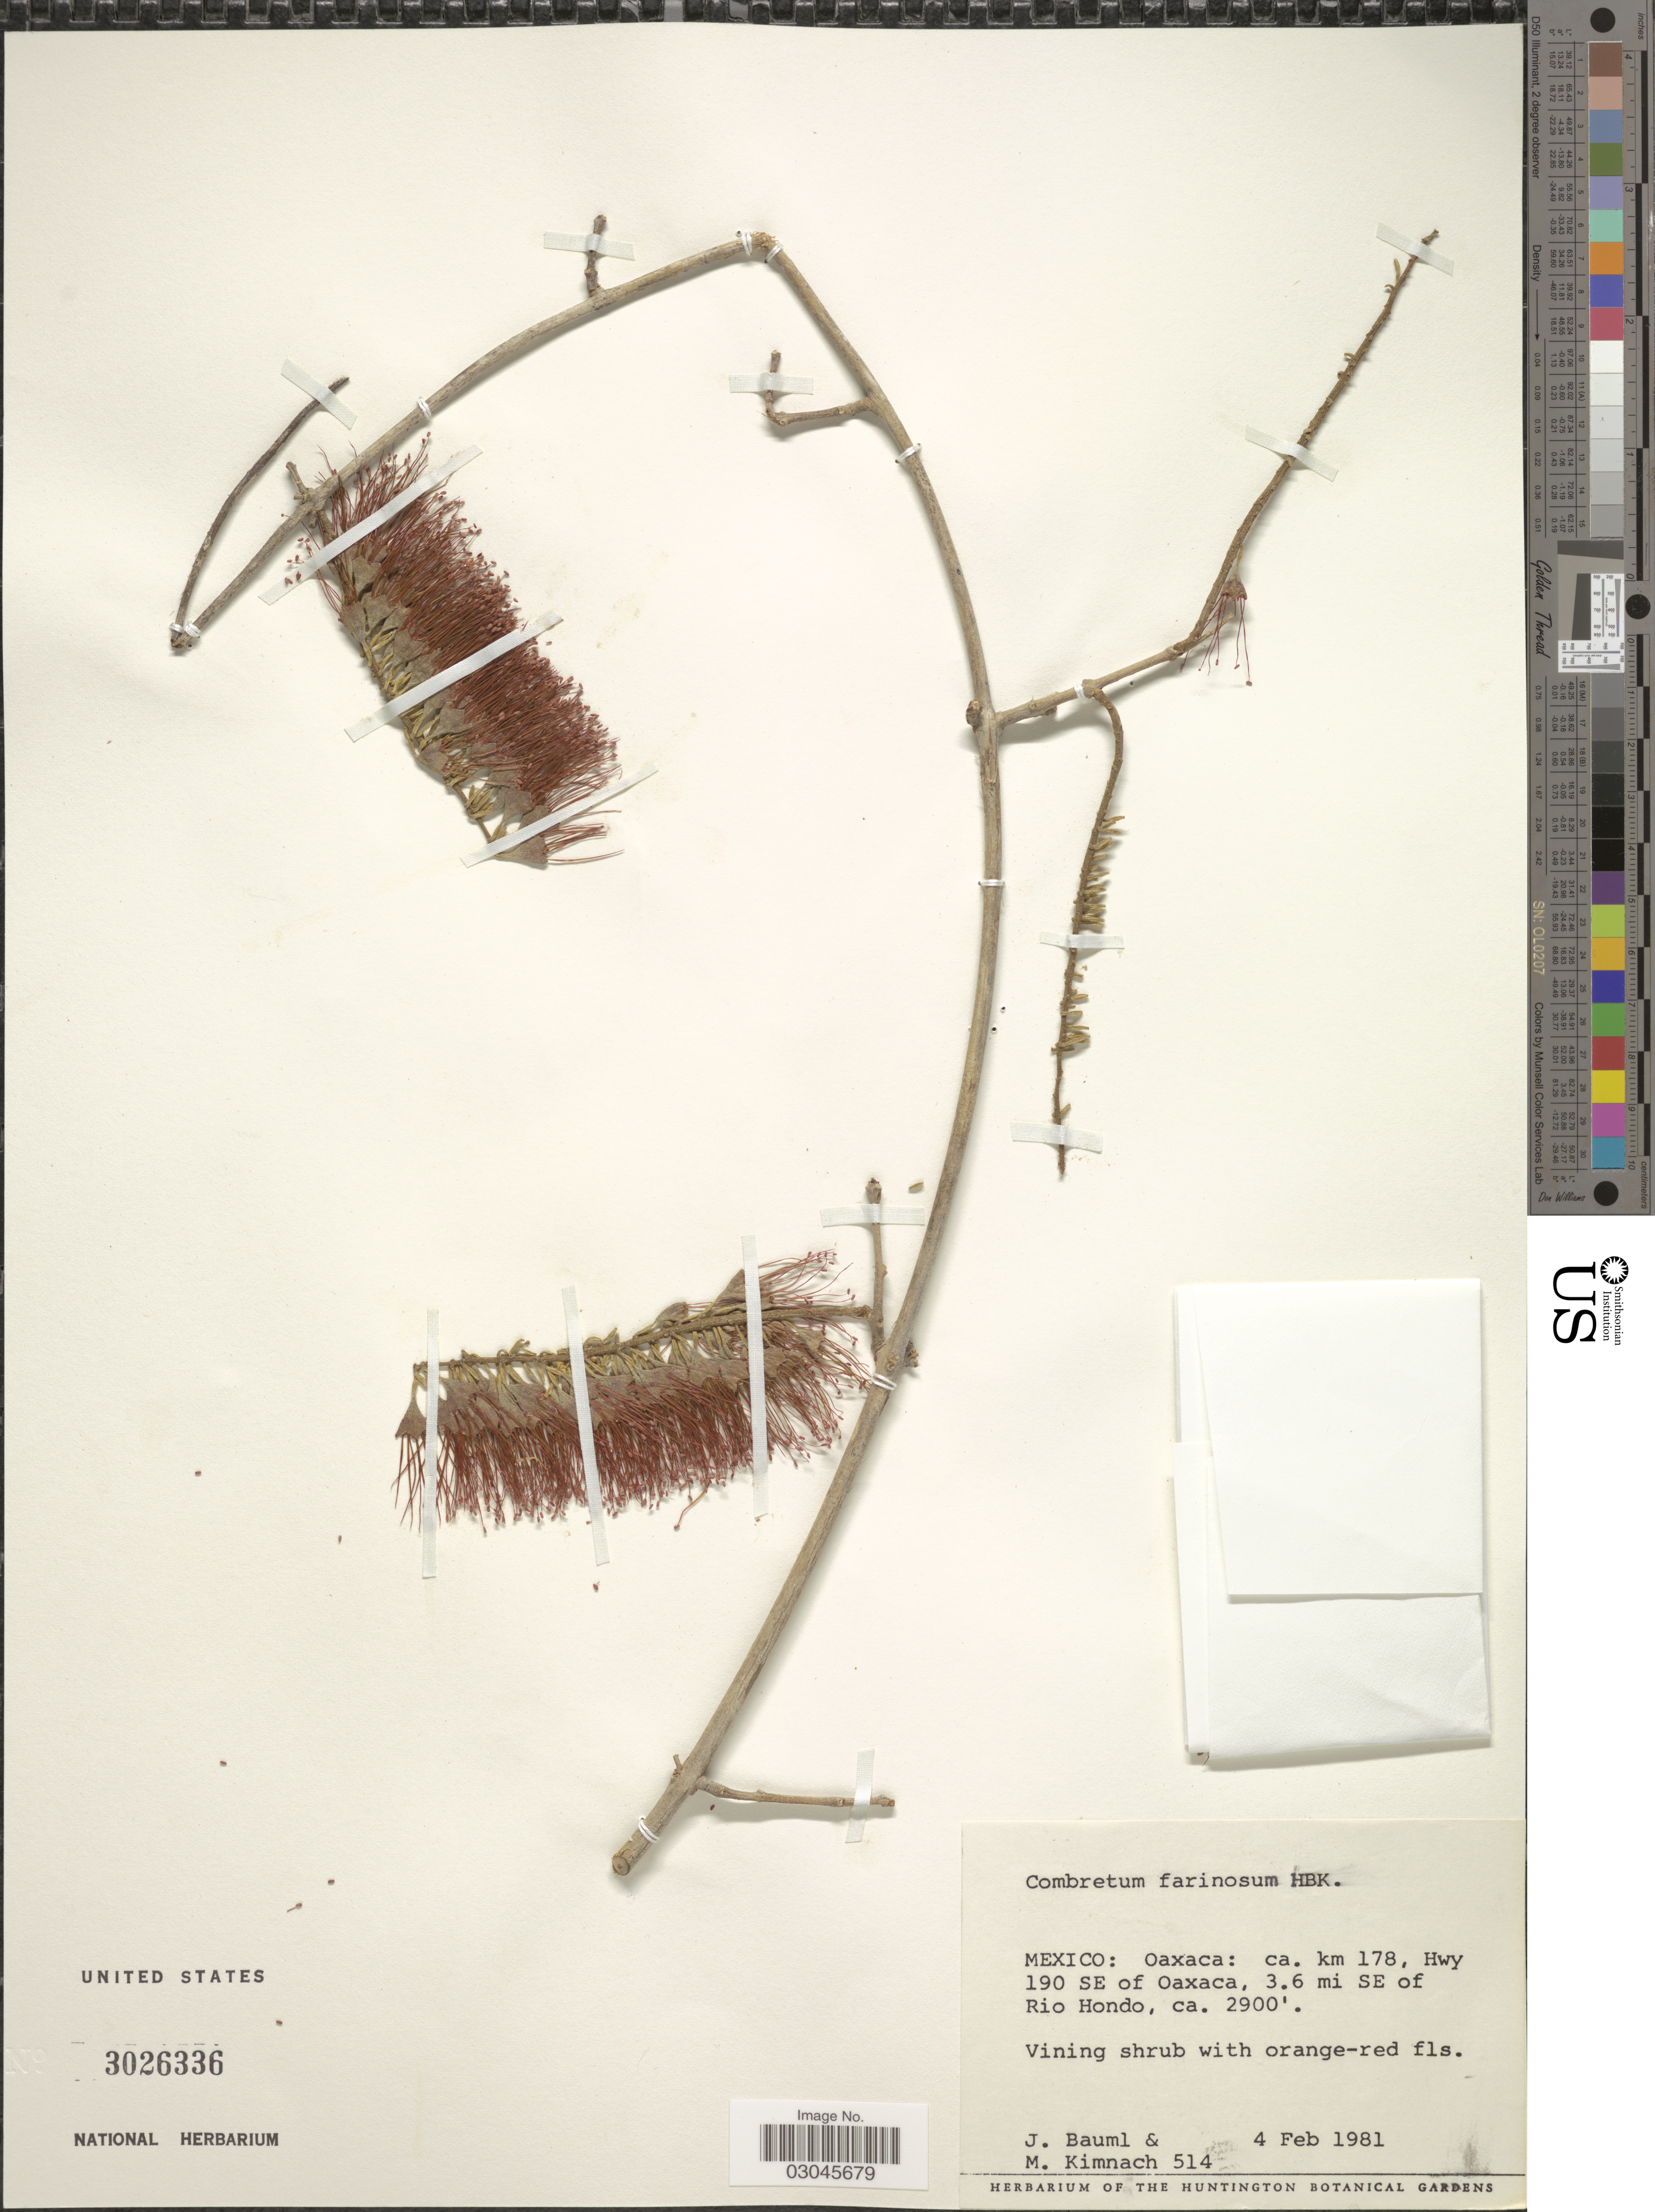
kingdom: Plantae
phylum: Tracheophyta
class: Magnoliopsida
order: Myrtales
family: Combretaceae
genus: Combretum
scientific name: Combretum farinosum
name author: Kunth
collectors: J. Bauml & M. W. Kimnach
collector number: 514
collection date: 1981-02-04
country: Mexico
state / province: Oaxaca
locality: Ca. km 178, Hwy 190 SE of Oaxaca, 3.6 mi SE of Rio Hondo.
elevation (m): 884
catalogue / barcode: US 3026336